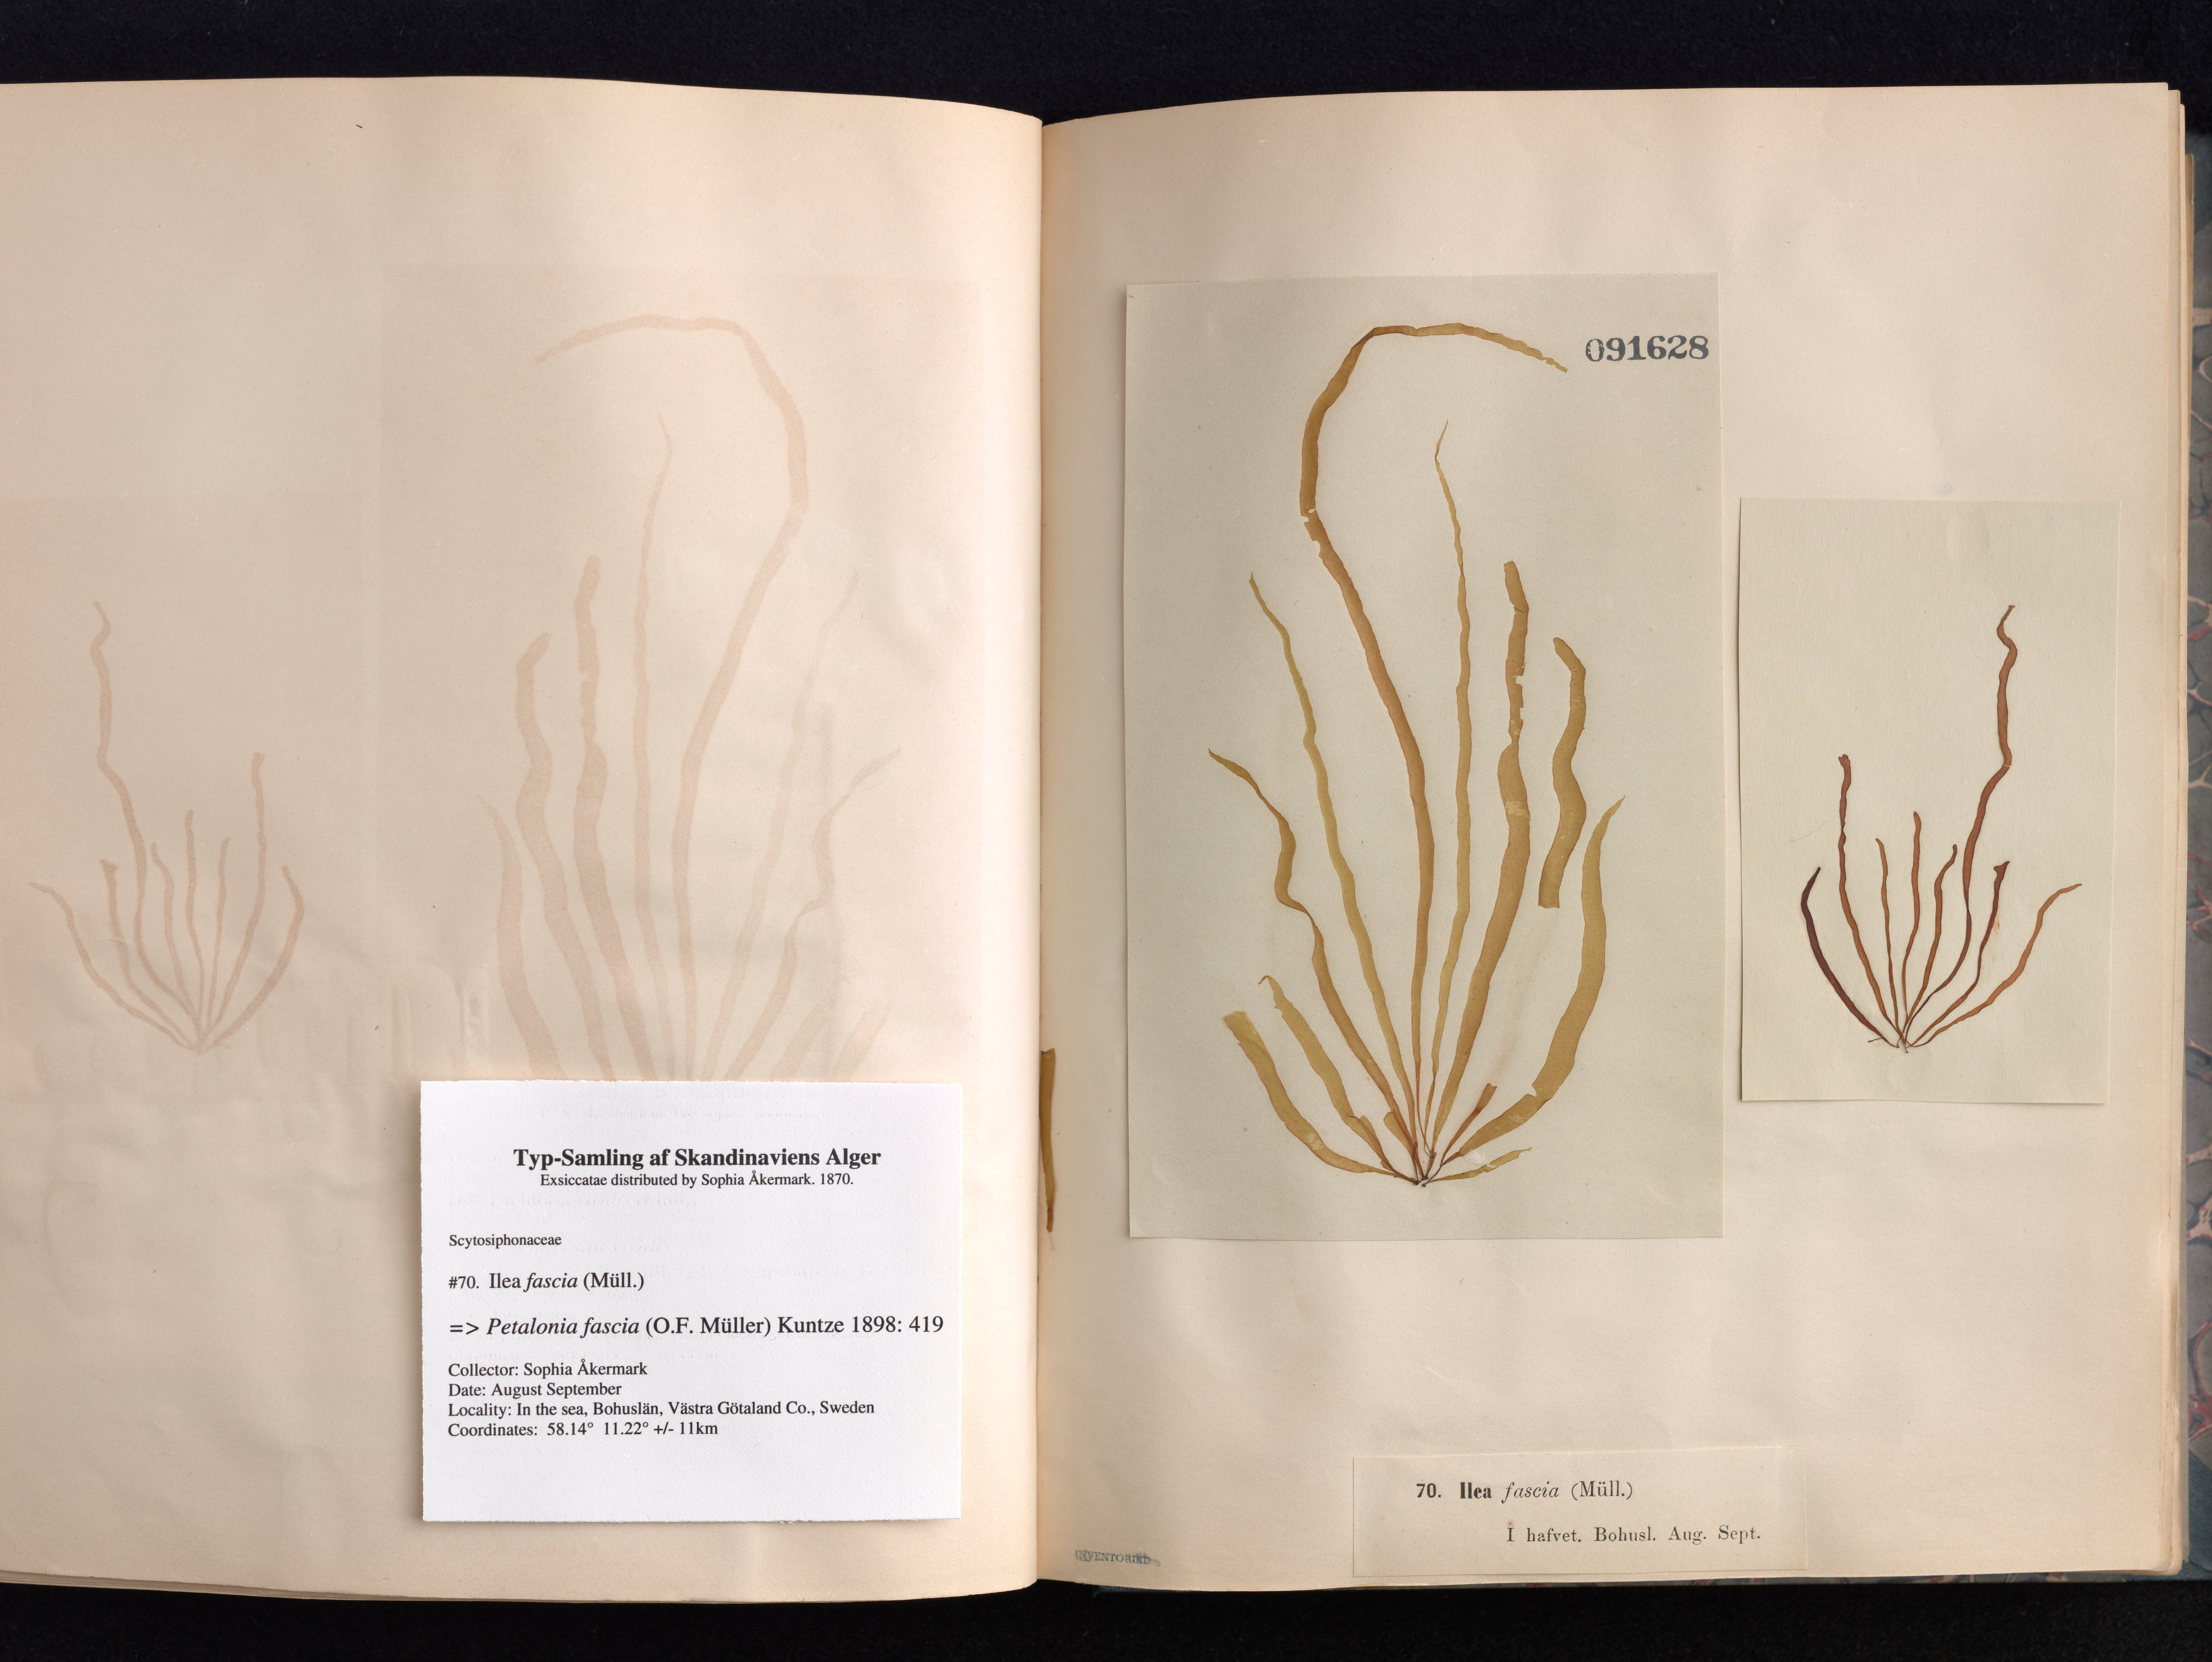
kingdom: Chromista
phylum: Ochrophyta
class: Phaeophyceae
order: Scytosiphonales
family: Scytosiphonaceae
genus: Petalonia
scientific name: Petalonia fascia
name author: (O.F. Müller) Kuntze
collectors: S. Akermark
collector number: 70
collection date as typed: Aug ---- and -- Sep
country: Sweden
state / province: Västra Götaland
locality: Bohuslan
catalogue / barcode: US 91628